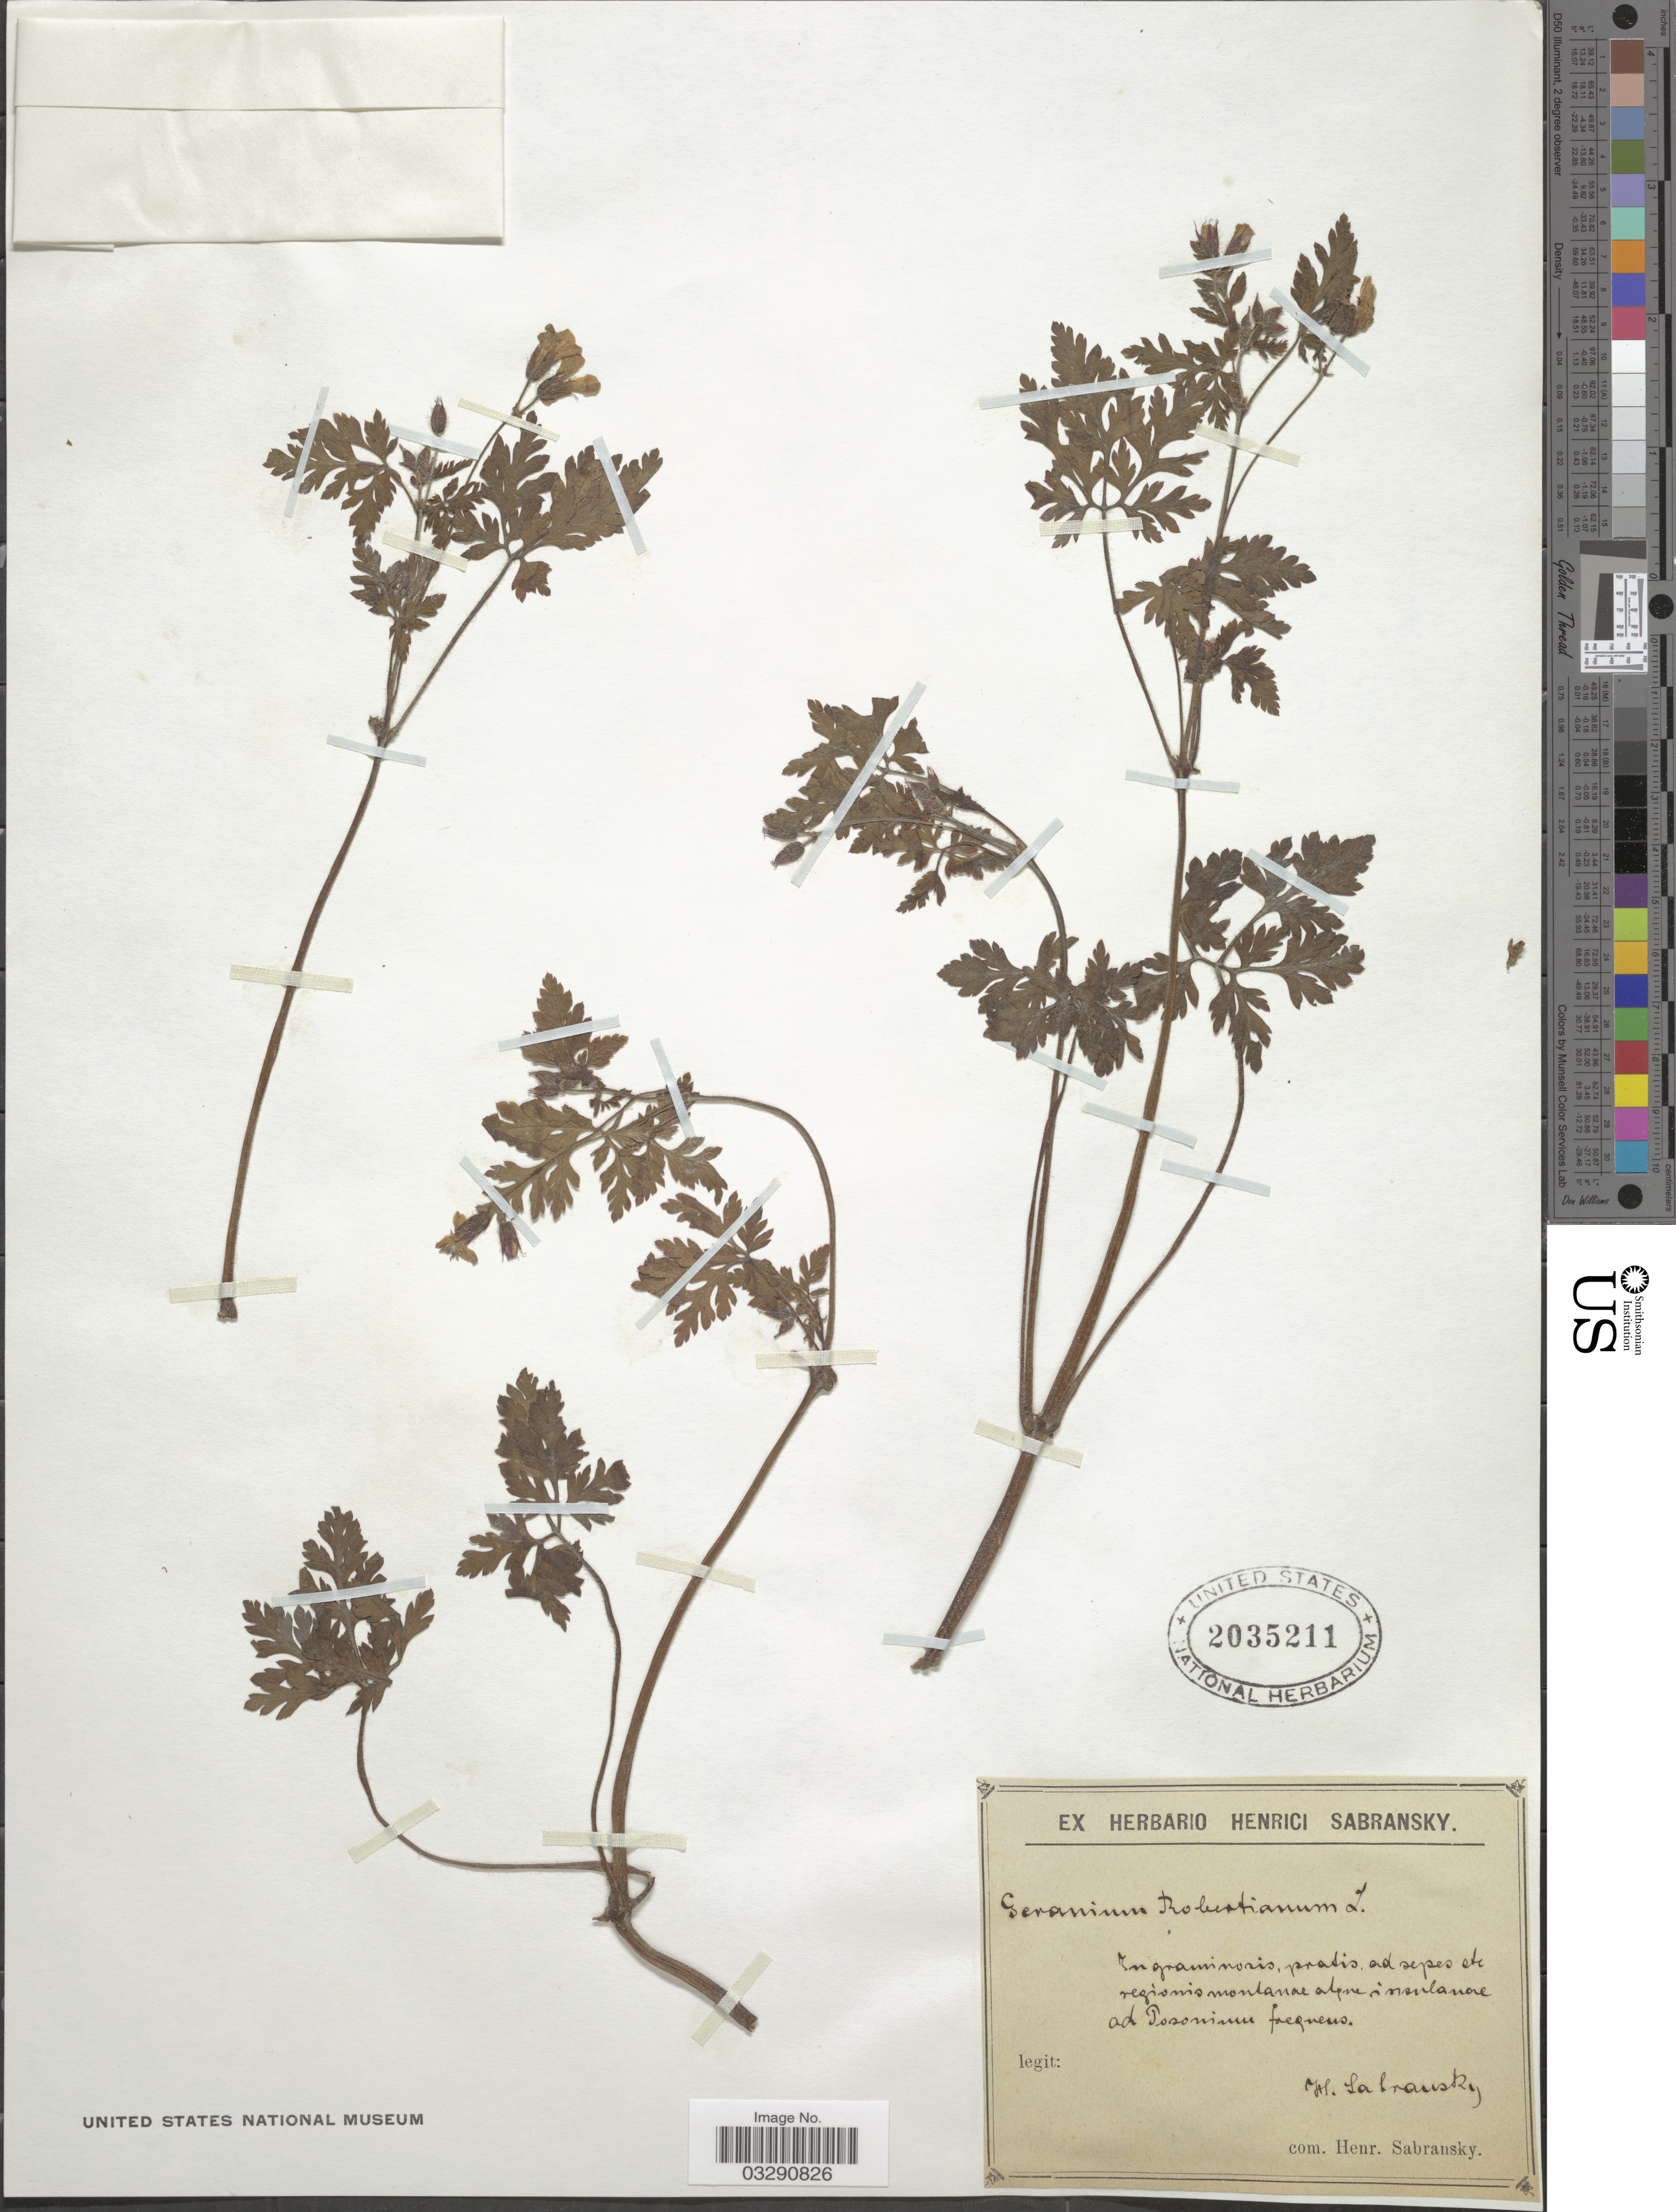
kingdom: Plantae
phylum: Tracheophyta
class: Magnoliopsida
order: Geraniales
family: Geraniaceae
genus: Geranium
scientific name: Geranium robertianum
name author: L.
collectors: H. Sabransky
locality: In graminosis, pratis ad sepes etc [interpreted] regíonis [interpreted] montanae algne [interpreted] insulanae [interpreted] ad Posonium [interpreted] frequens.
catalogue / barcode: US 2035211